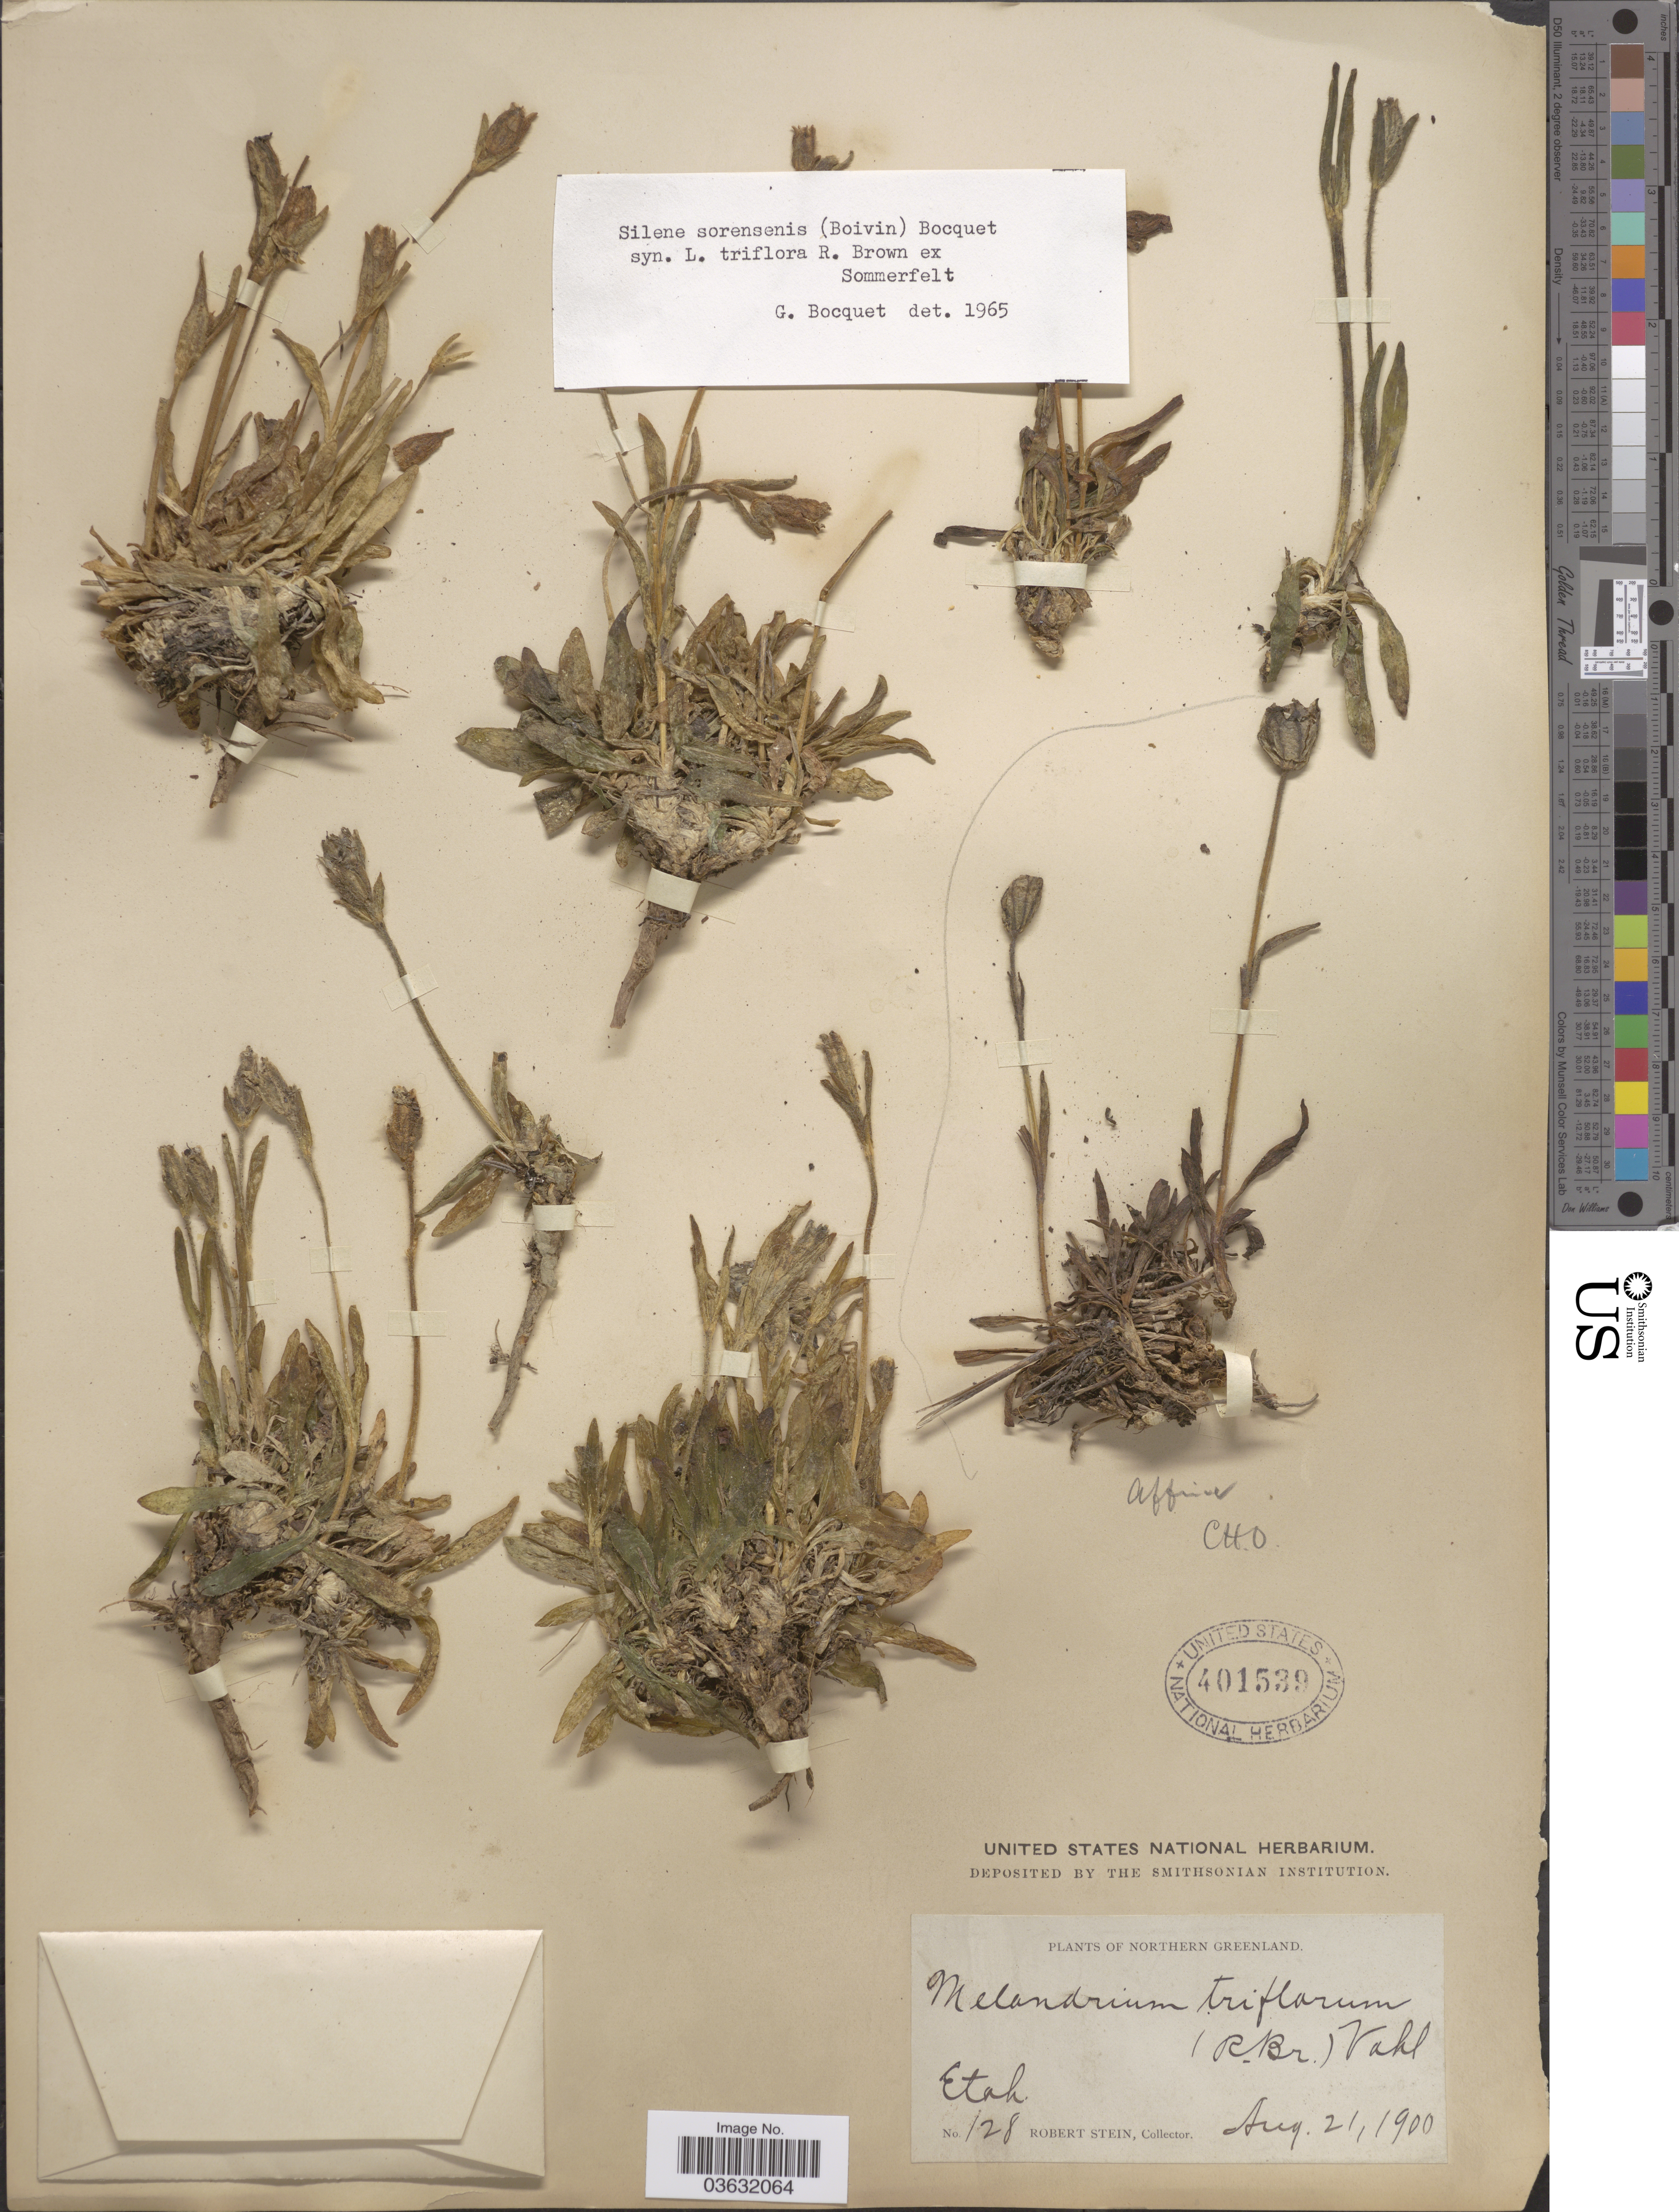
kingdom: Plantae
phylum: Tracheophyta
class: Magnoliopsida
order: Caryophyllales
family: Caryophyllaceae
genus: Silene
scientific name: Silene sorensenis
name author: (B. Boivin) Bocquet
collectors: R. Stein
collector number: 128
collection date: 1900-08-21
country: Greenland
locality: Northern Greenland. Etah.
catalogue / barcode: US 401539